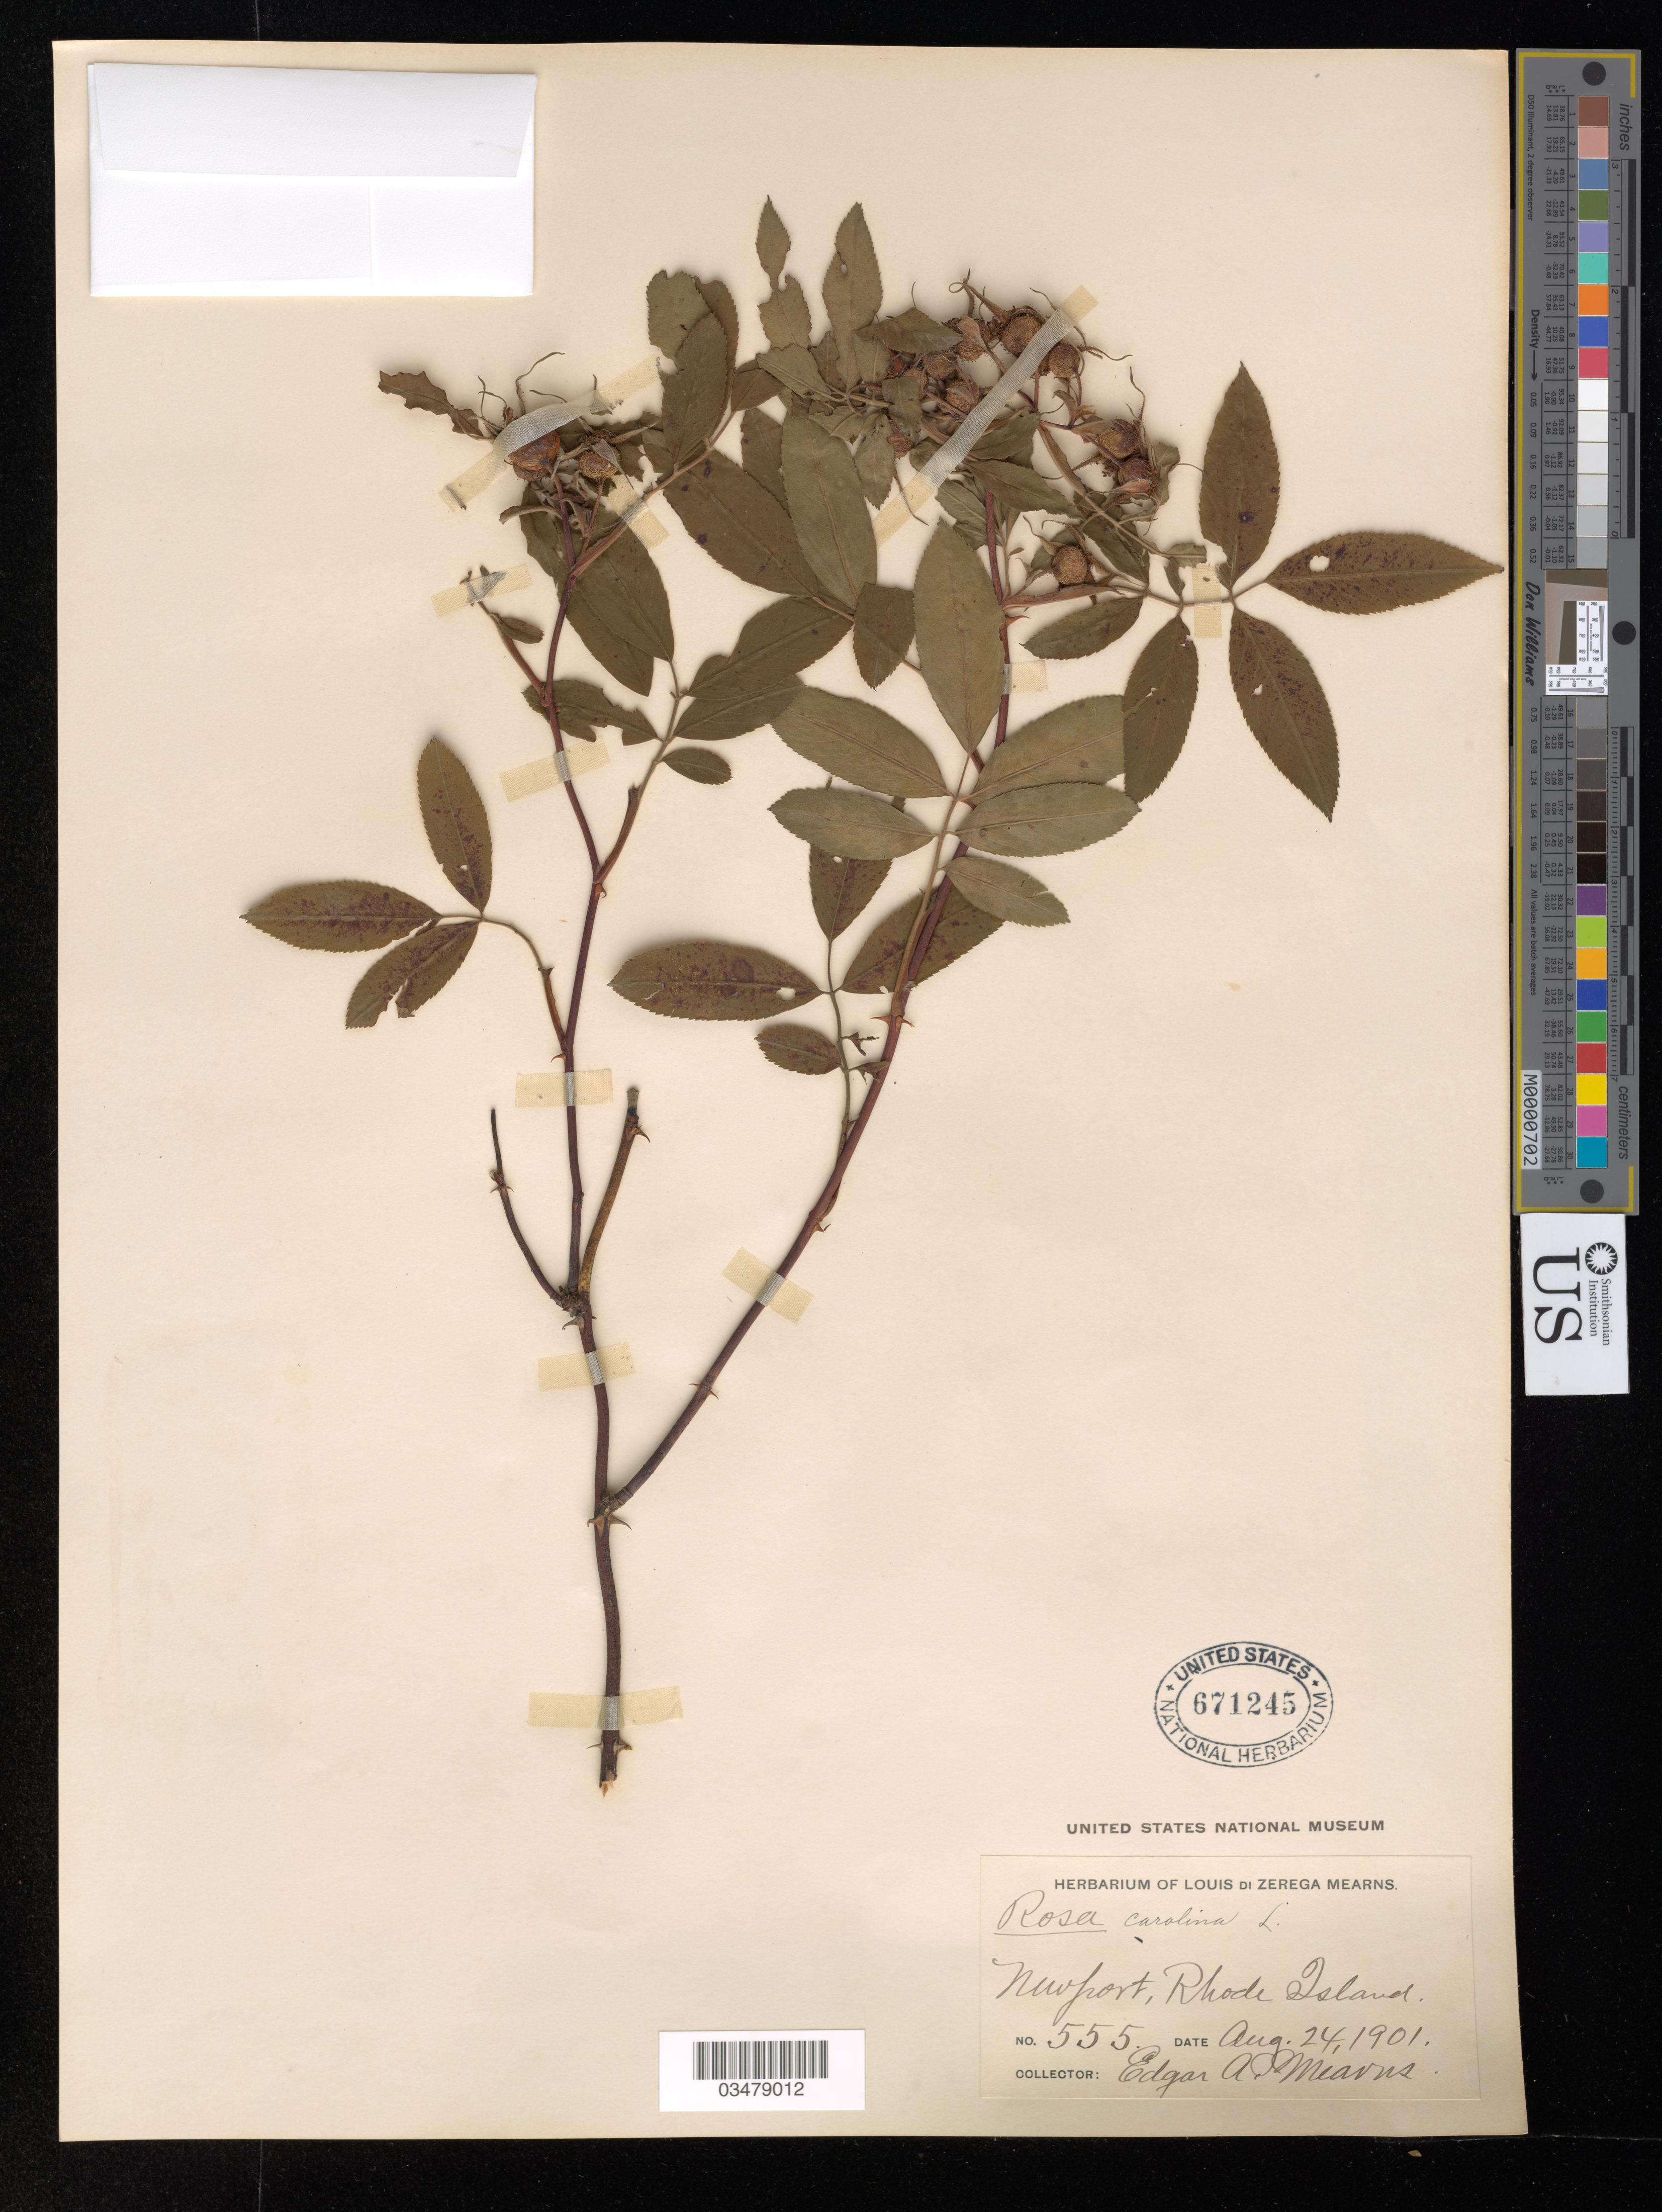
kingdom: Plantae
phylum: Tracheophyta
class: Magnoliopsida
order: Rosales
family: Rosaceae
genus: Rosa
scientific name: Rosa carolina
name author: L.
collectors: E. A. Mearns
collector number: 555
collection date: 1901-08-24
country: United States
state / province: Rhode Island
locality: Newport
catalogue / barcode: US 671245